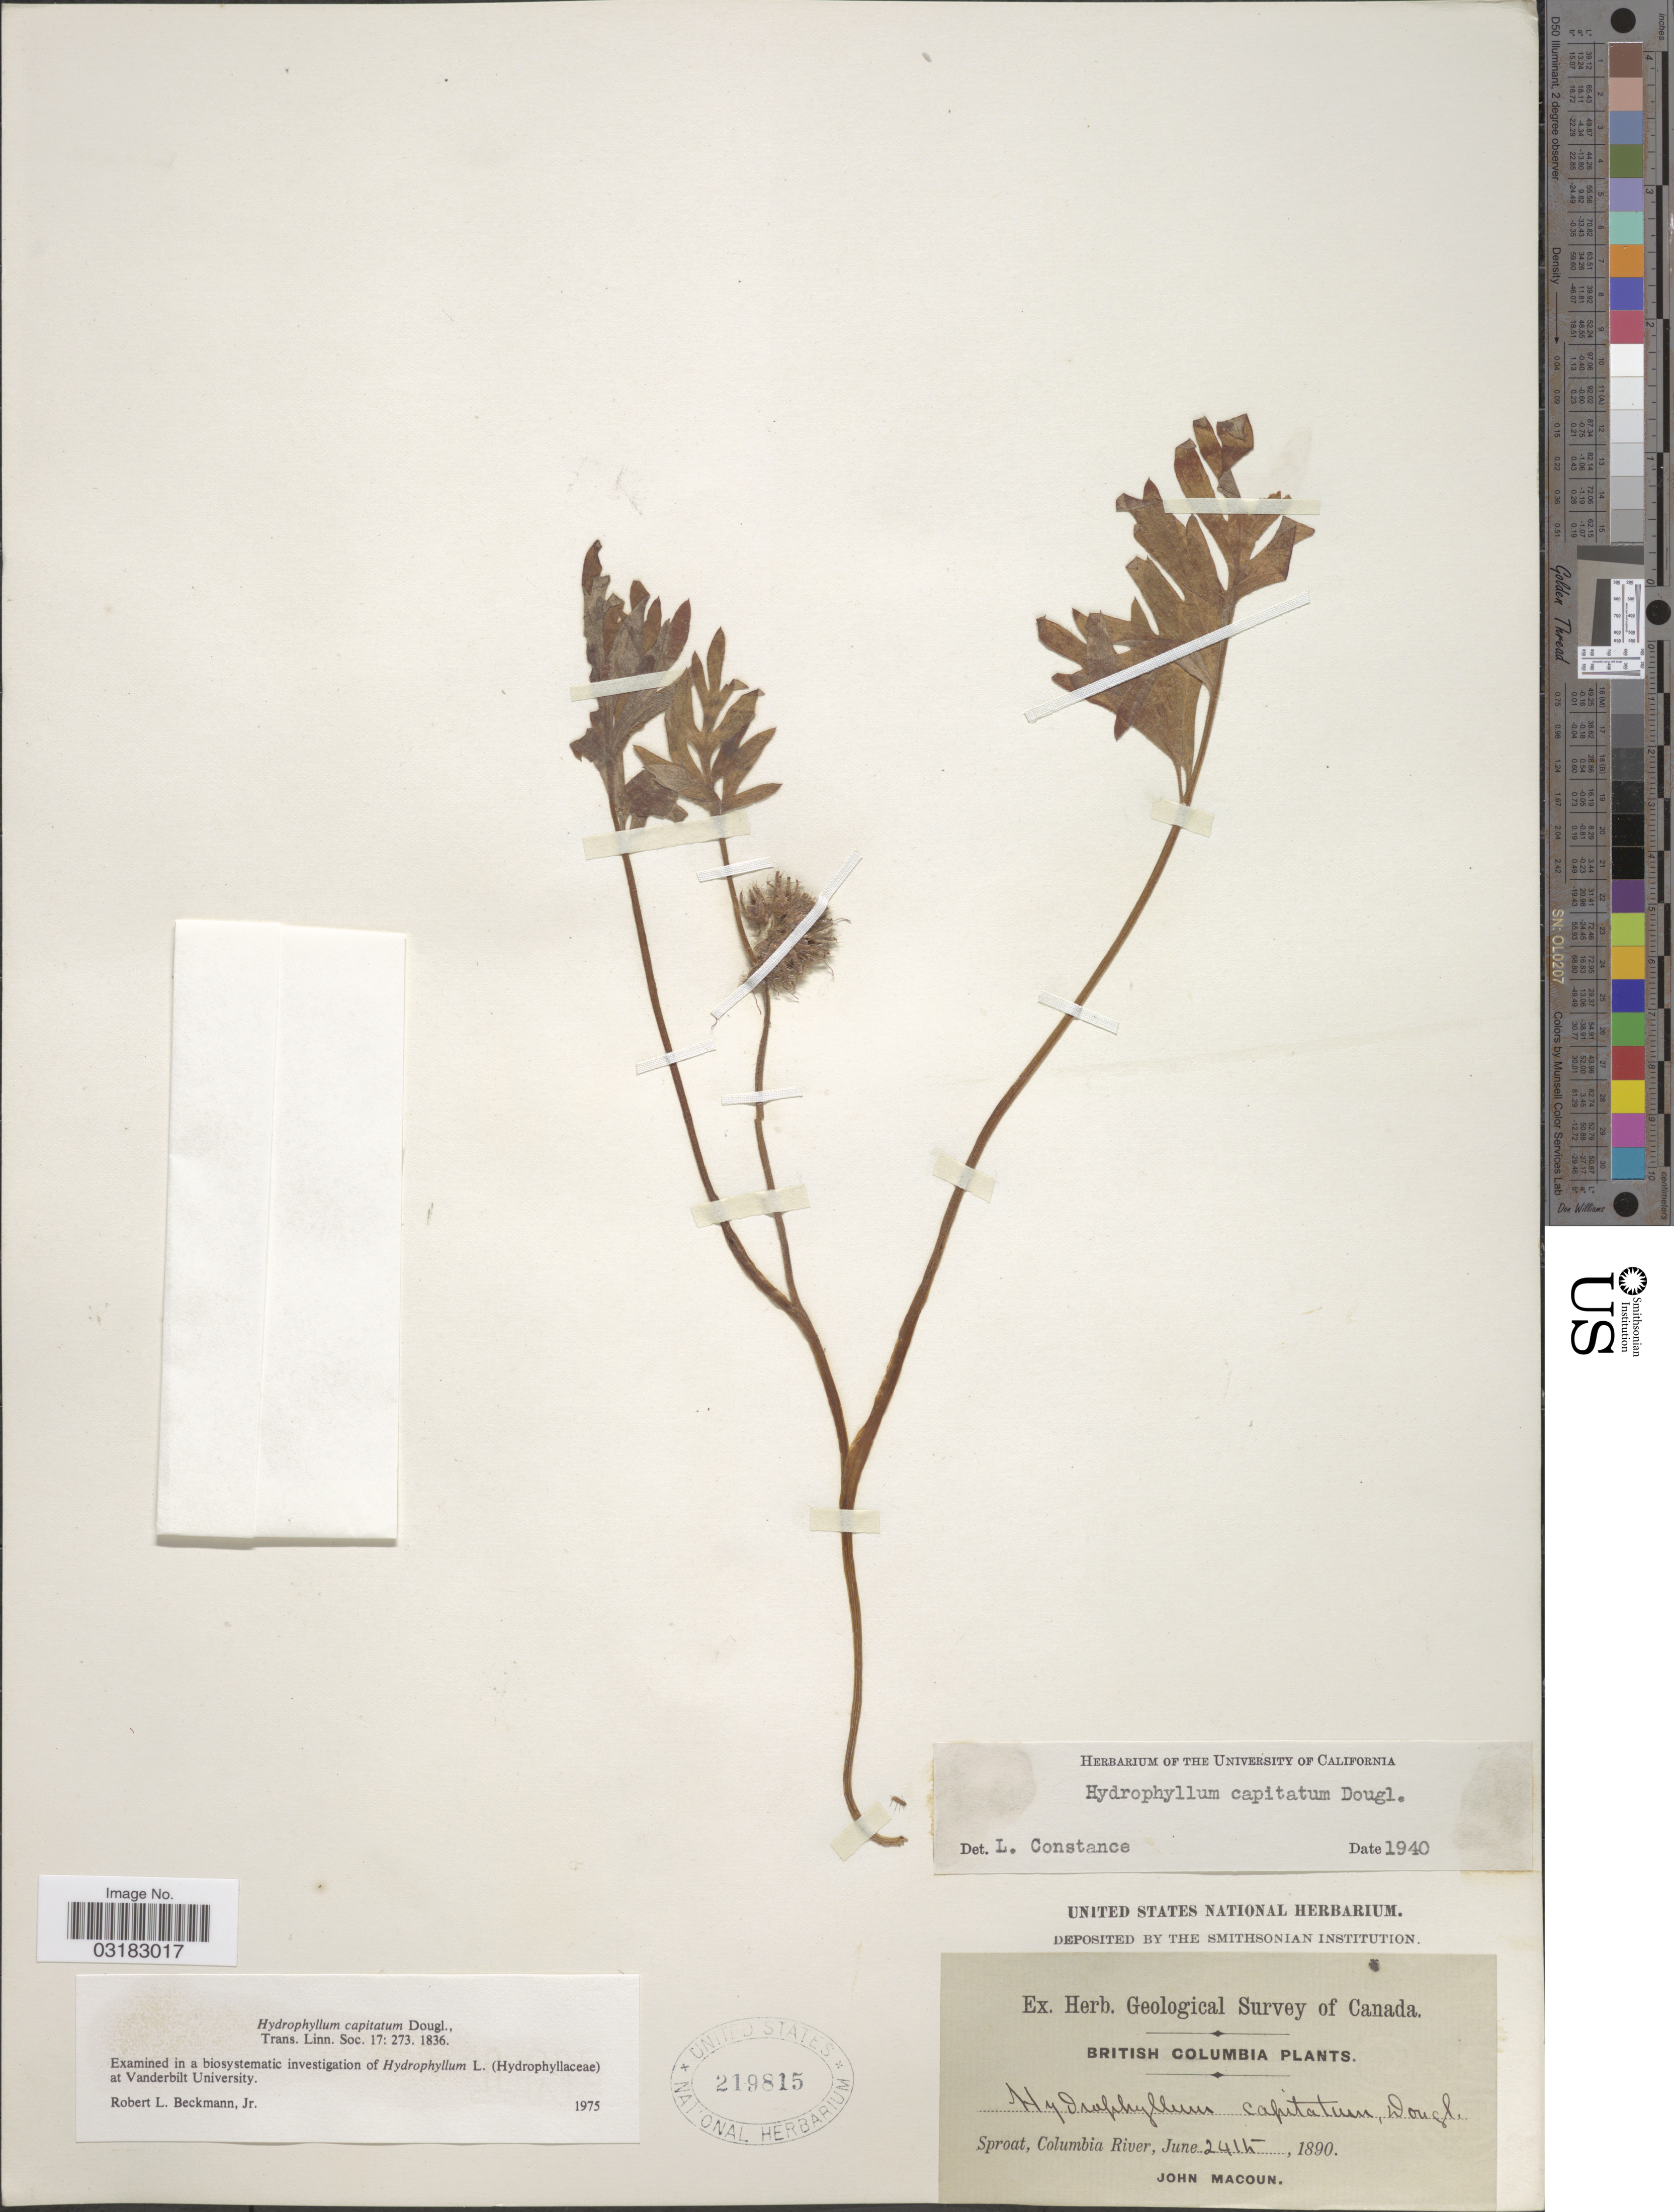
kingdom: Plantae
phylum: Tracheophyta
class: Magnoliopsida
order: Boraginales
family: Hydrophyllaceae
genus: Hydrophyllum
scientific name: Hydrophyllum capitatum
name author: Douglas ex Benth.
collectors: J. Macoun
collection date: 1890-06-24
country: Canada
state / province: British Columbia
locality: Sproat, Columbia River.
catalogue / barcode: US 219815